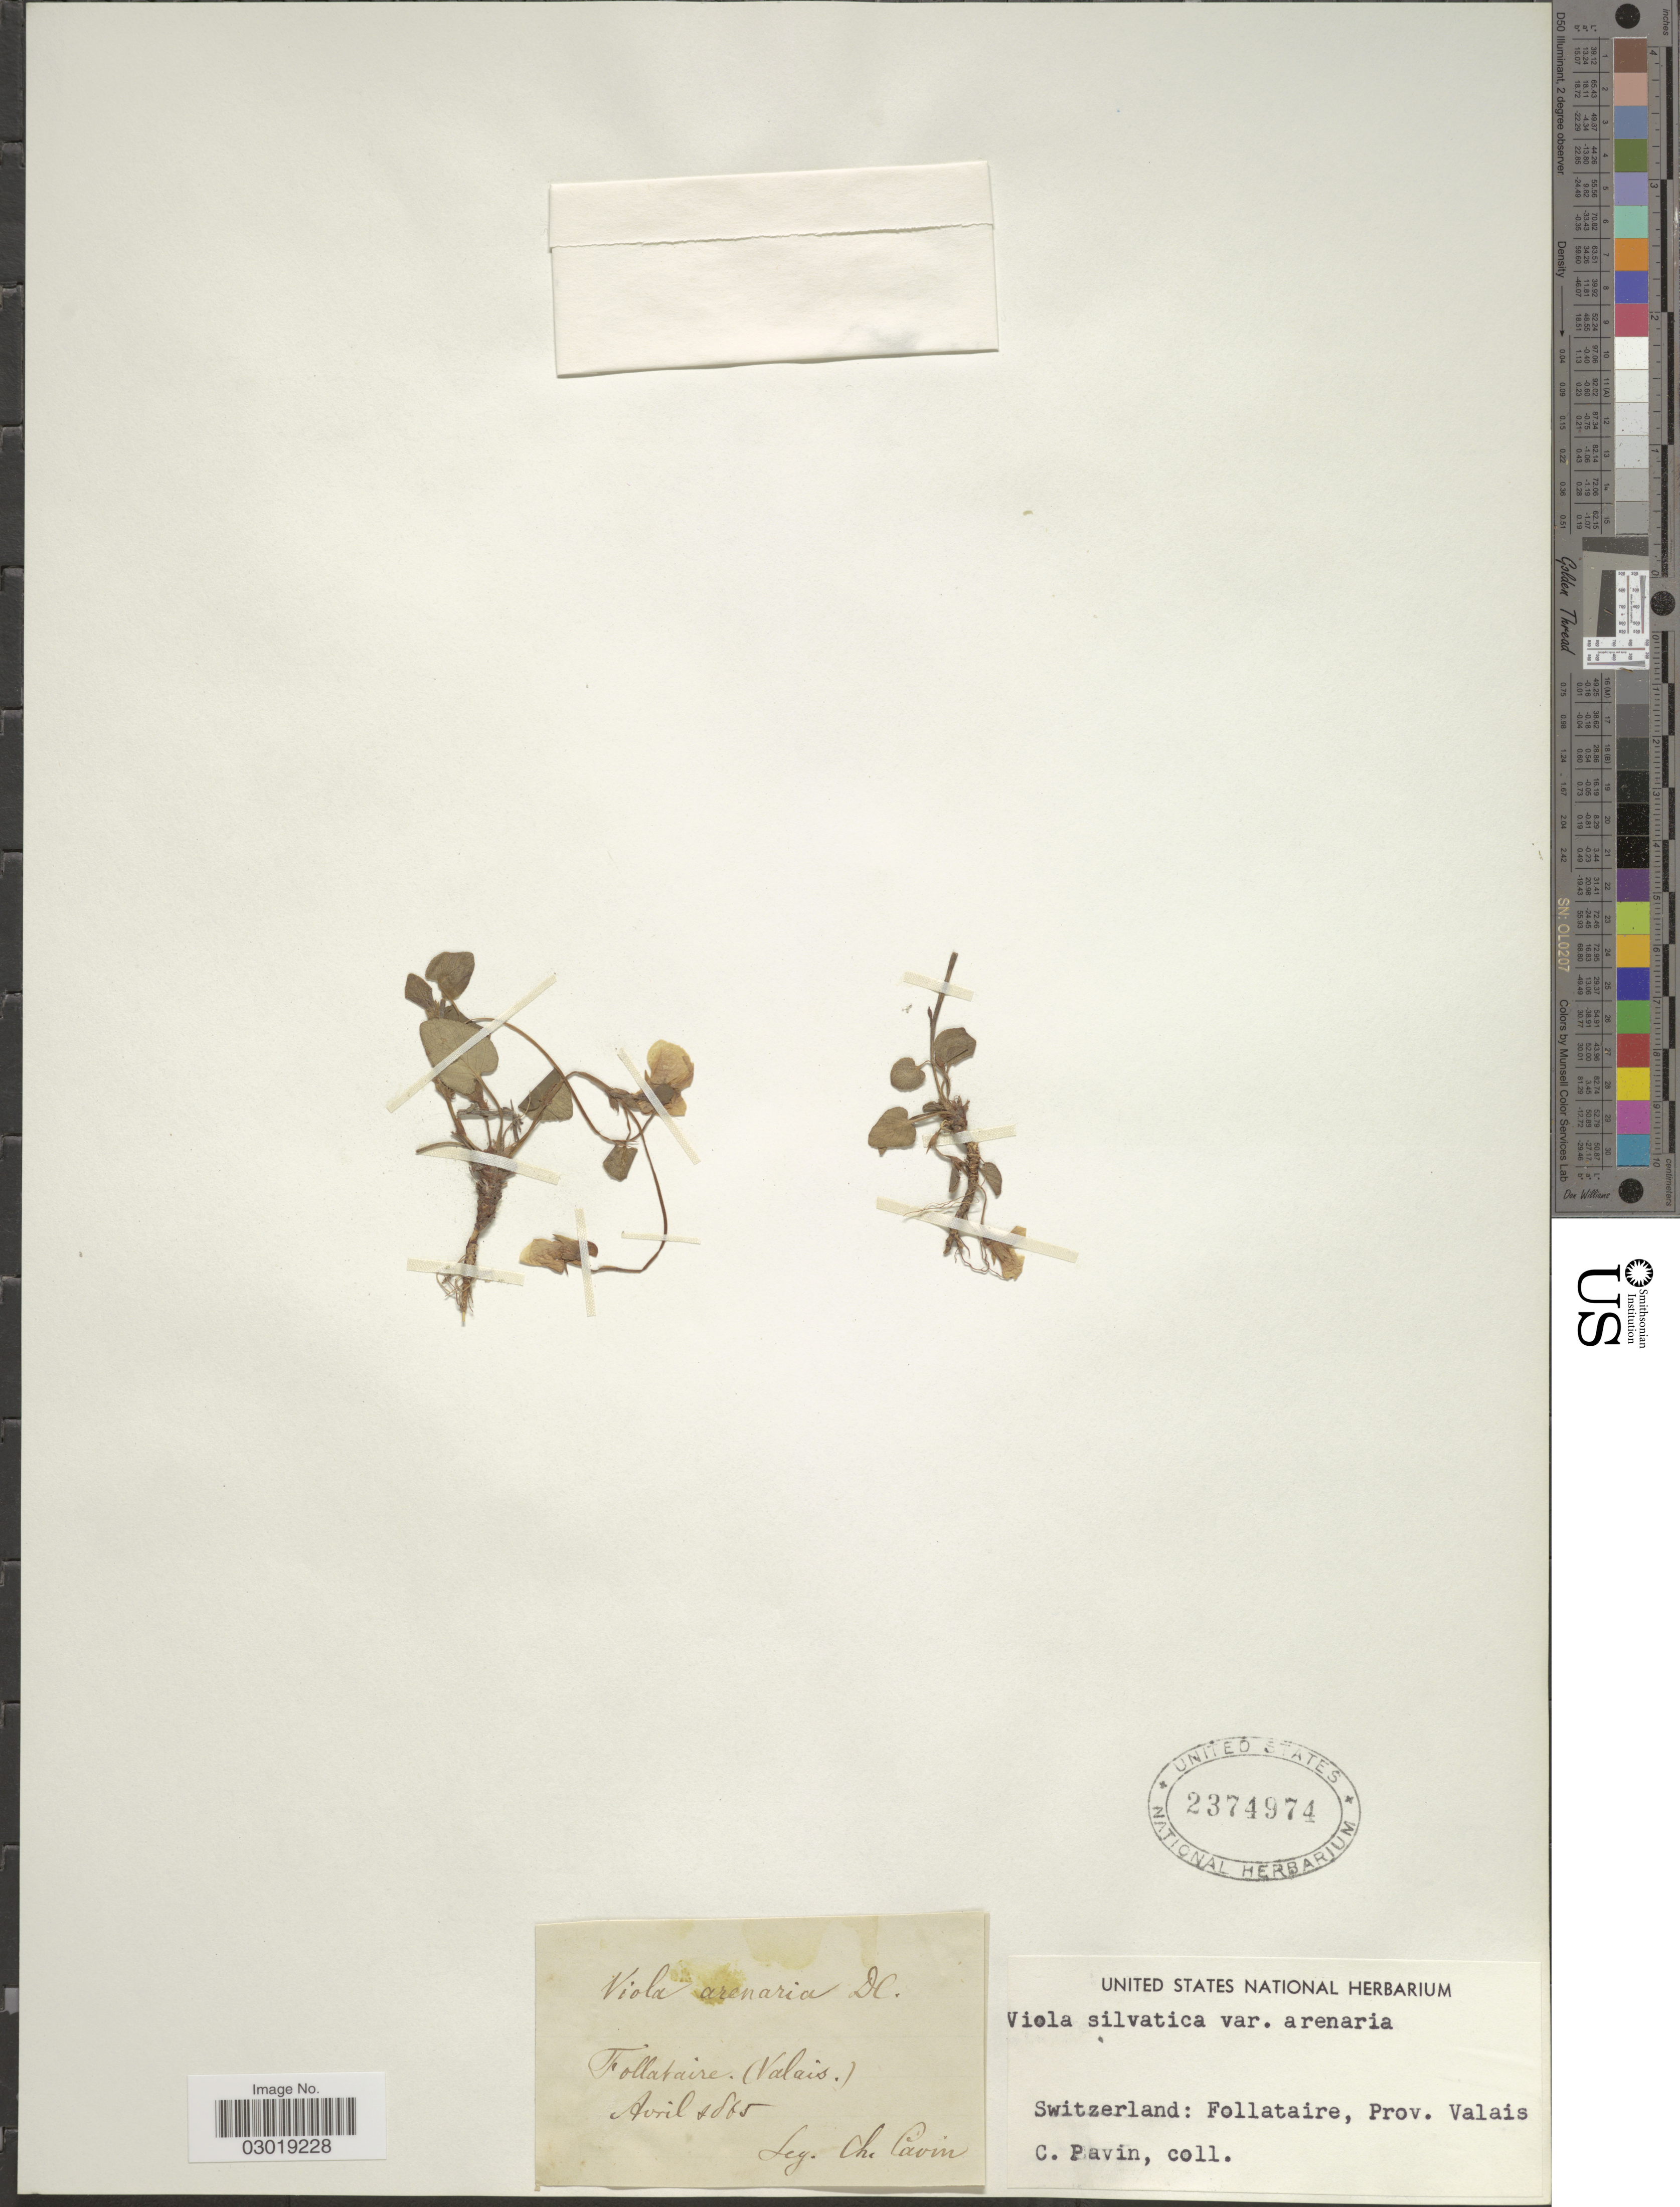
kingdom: Plantae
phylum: Tracheophyta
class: Magnoliopsida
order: Malpighiales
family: Violaceae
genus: Viola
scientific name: Viola sylvatica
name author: Fr.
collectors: C. Pavin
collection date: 1865-04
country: Switzerland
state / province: Valais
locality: Follataire.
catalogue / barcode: US 2374974